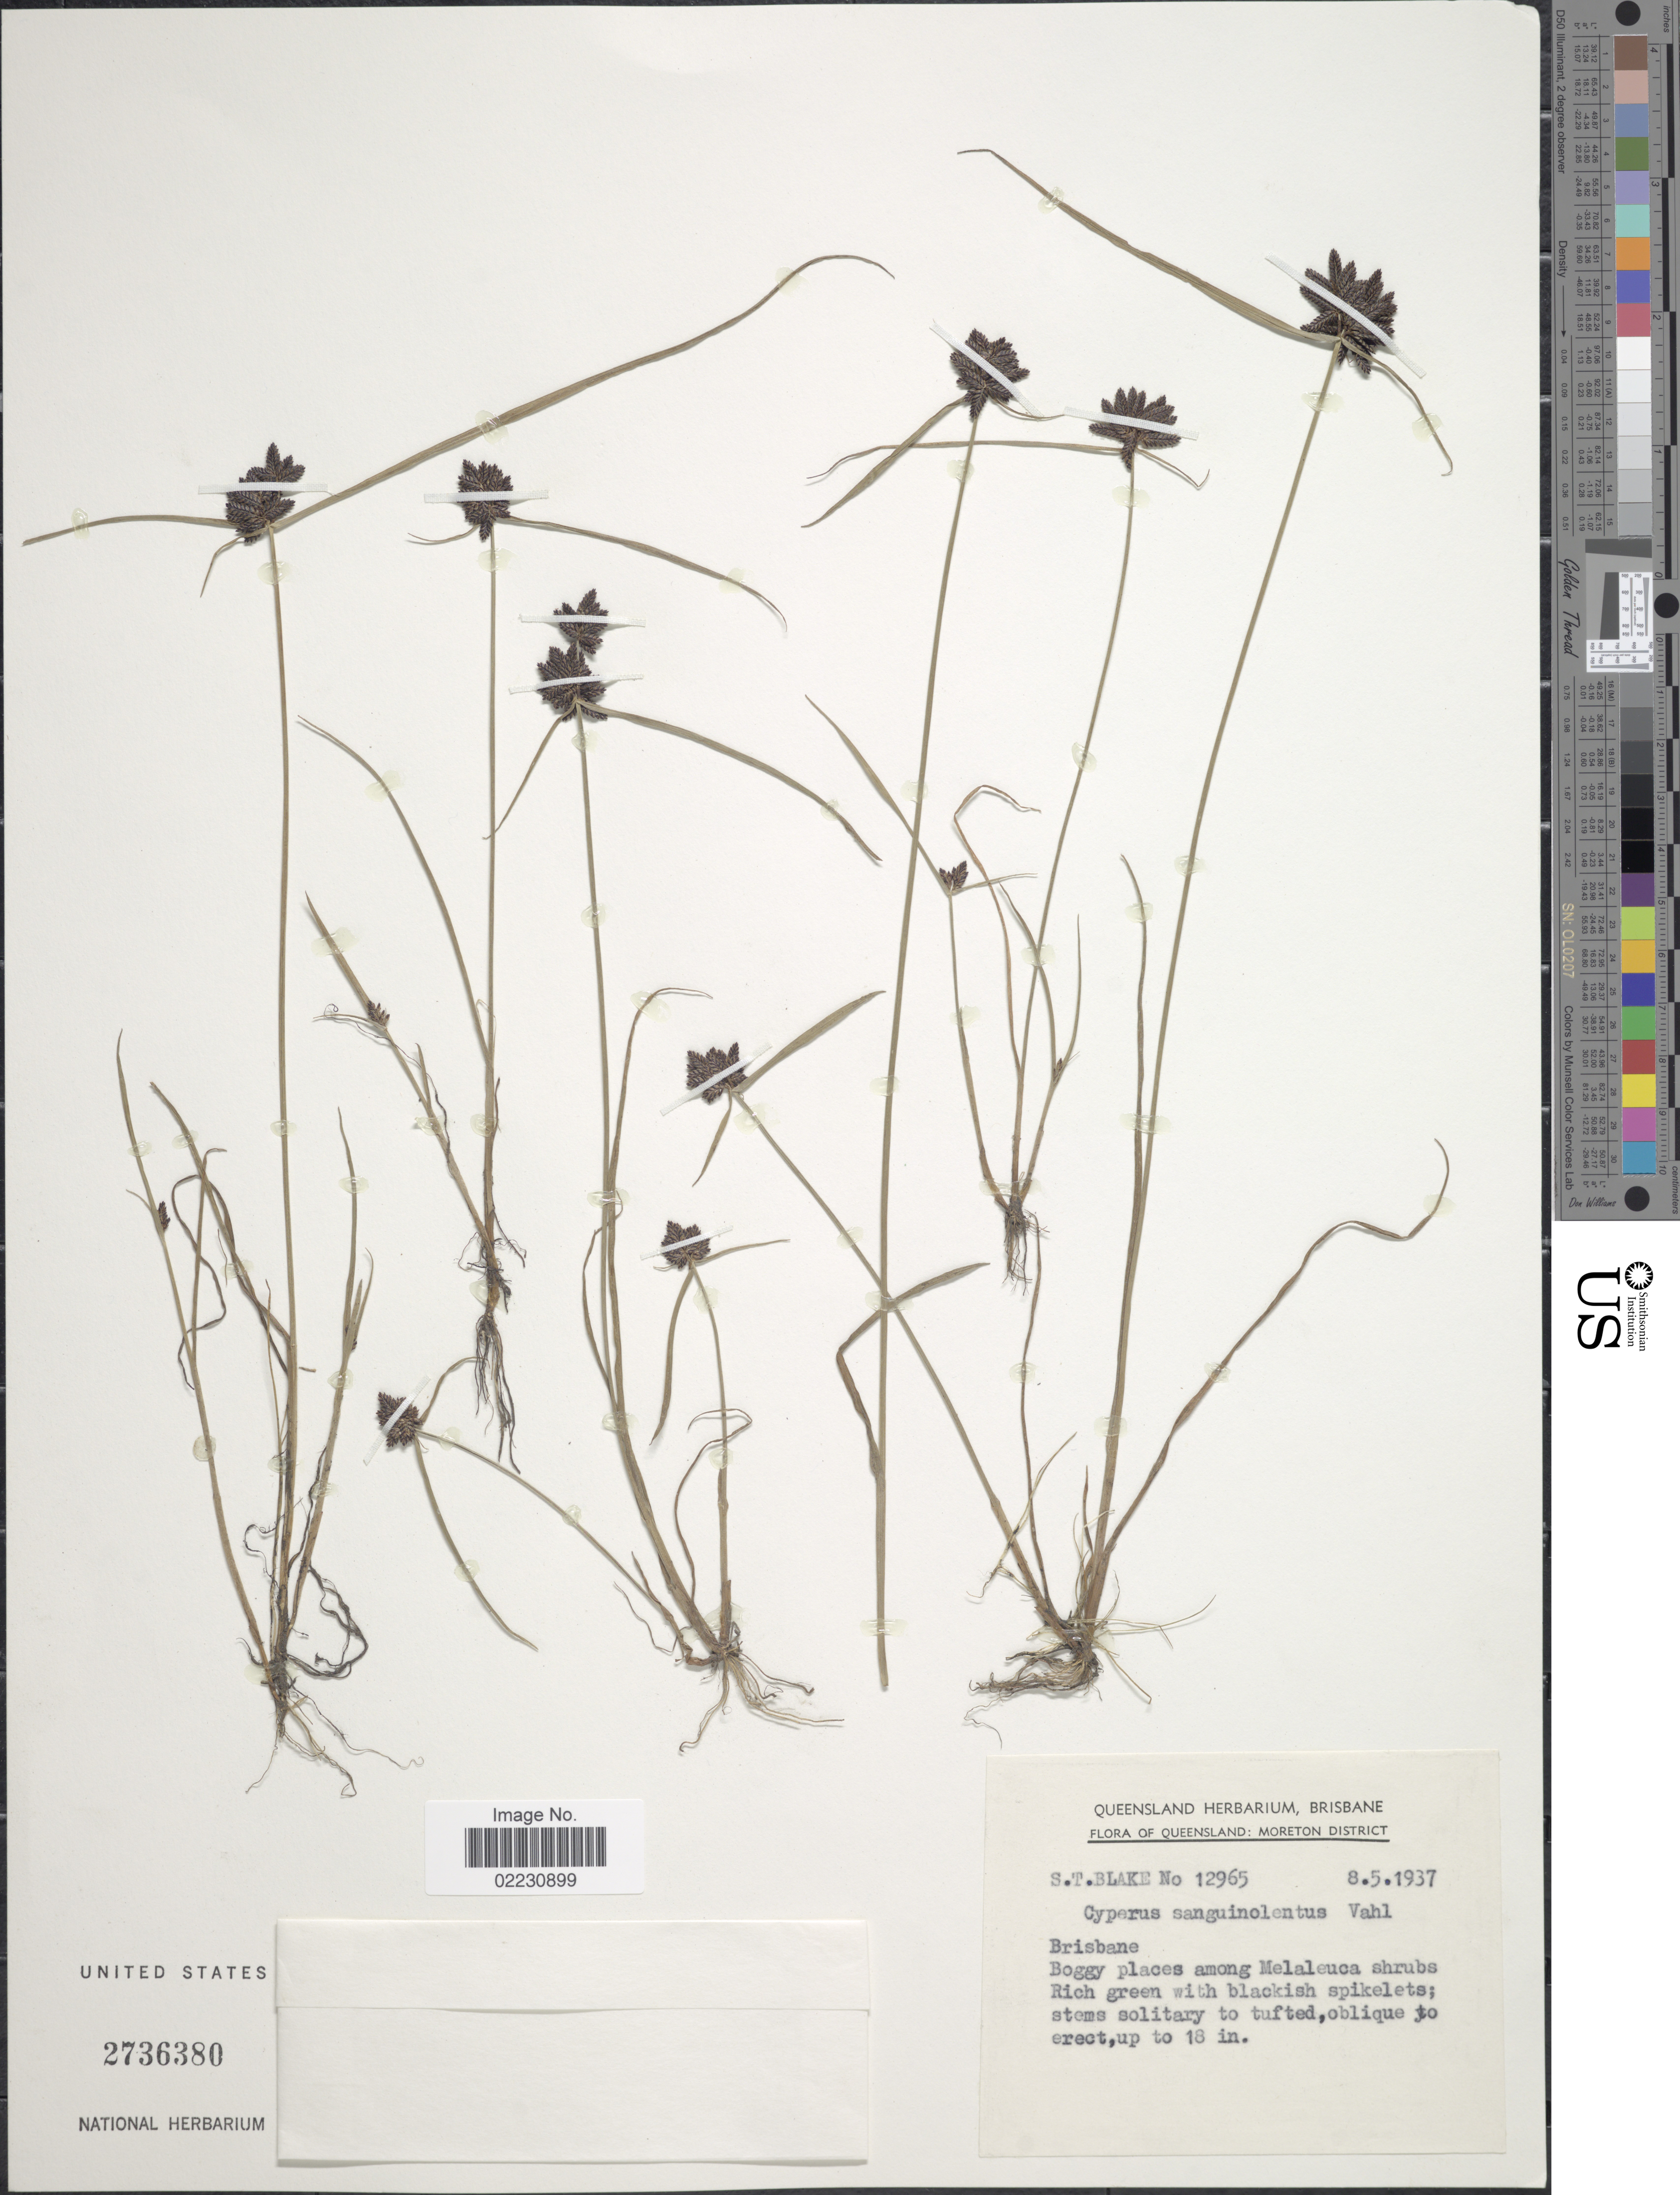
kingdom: Plantae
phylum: Tracheophyta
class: Liliopsida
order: Poales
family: Cyperaceae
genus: Cyperus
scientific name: Cyperus sanguinolentus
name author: Vahl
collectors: S. T. Blake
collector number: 12965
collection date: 1937-05-08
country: Australia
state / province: Queensland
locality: Moreton District, Brisbane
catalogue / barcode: US 2736380